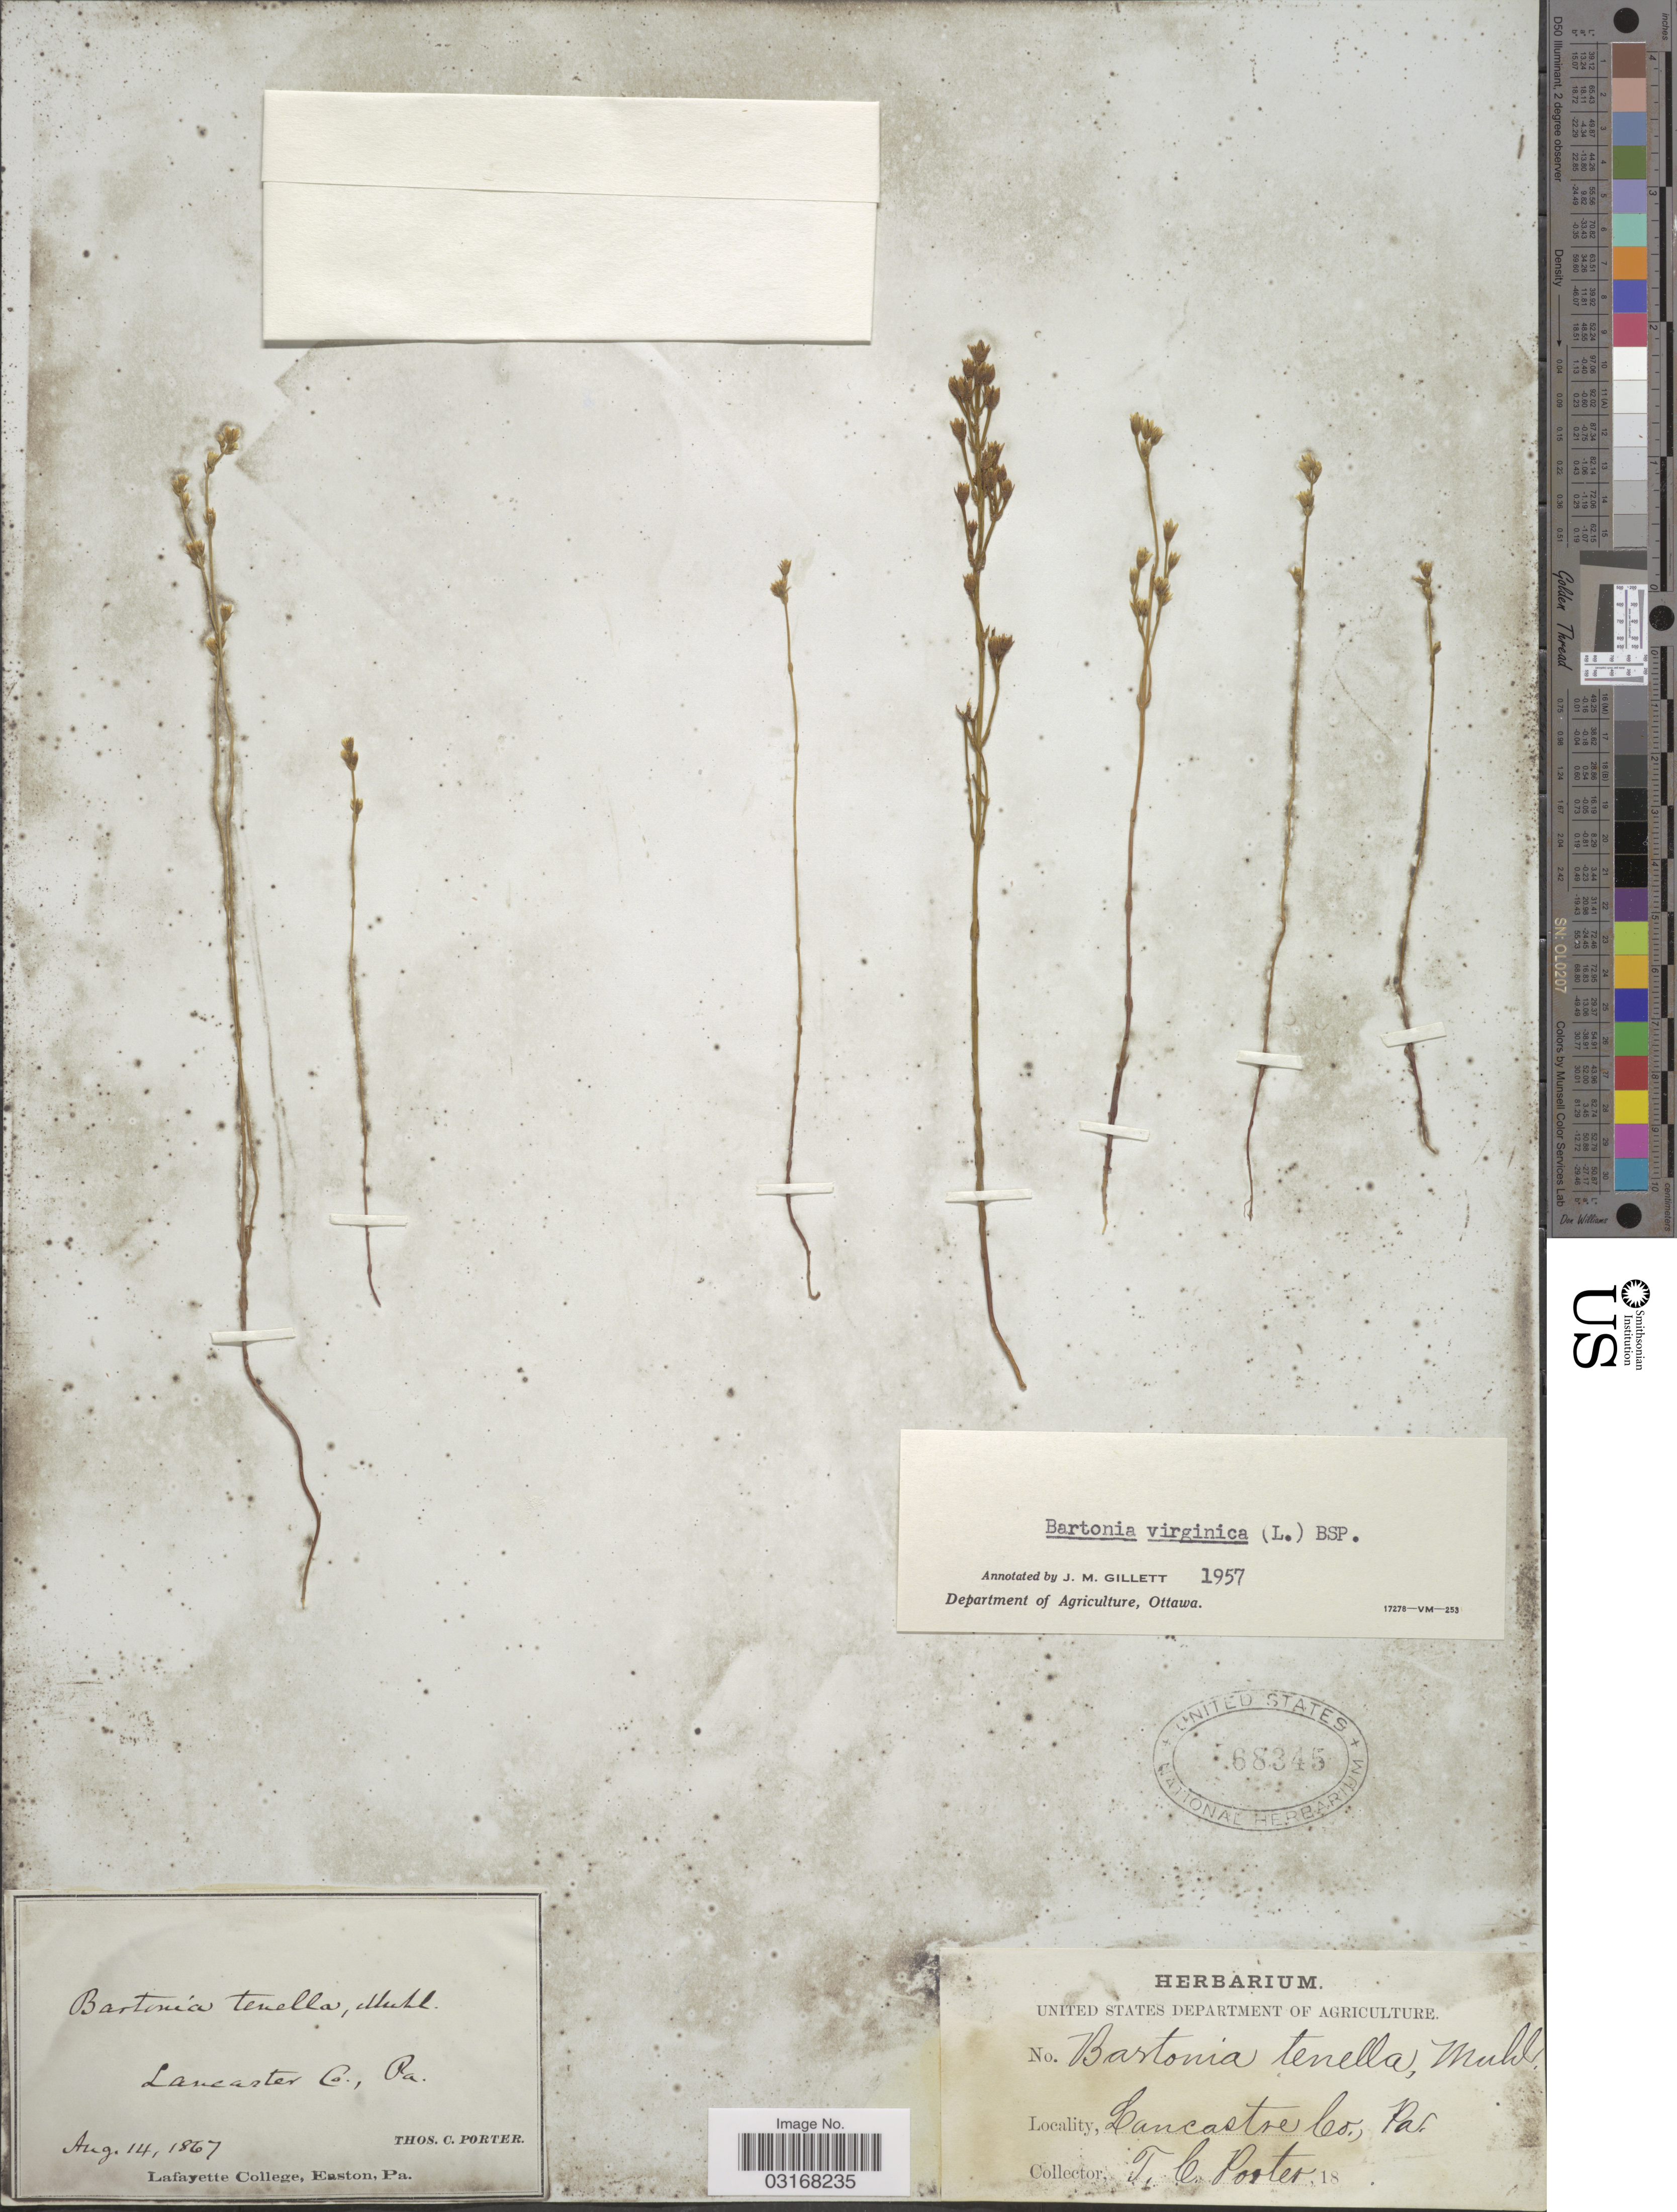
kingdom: Plantae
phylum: Tracheophyta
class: Magnoliopsida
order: Gentianales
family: Gentianaceae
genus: Bartonia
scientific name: Bartonia virginica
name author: (L.) Britton, Stearns & Poggenb.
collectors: T. Porter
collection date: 1867-08-14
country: United States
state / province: Pennsylvania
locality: Lancaster Co., Pa.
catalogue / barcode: US 68345